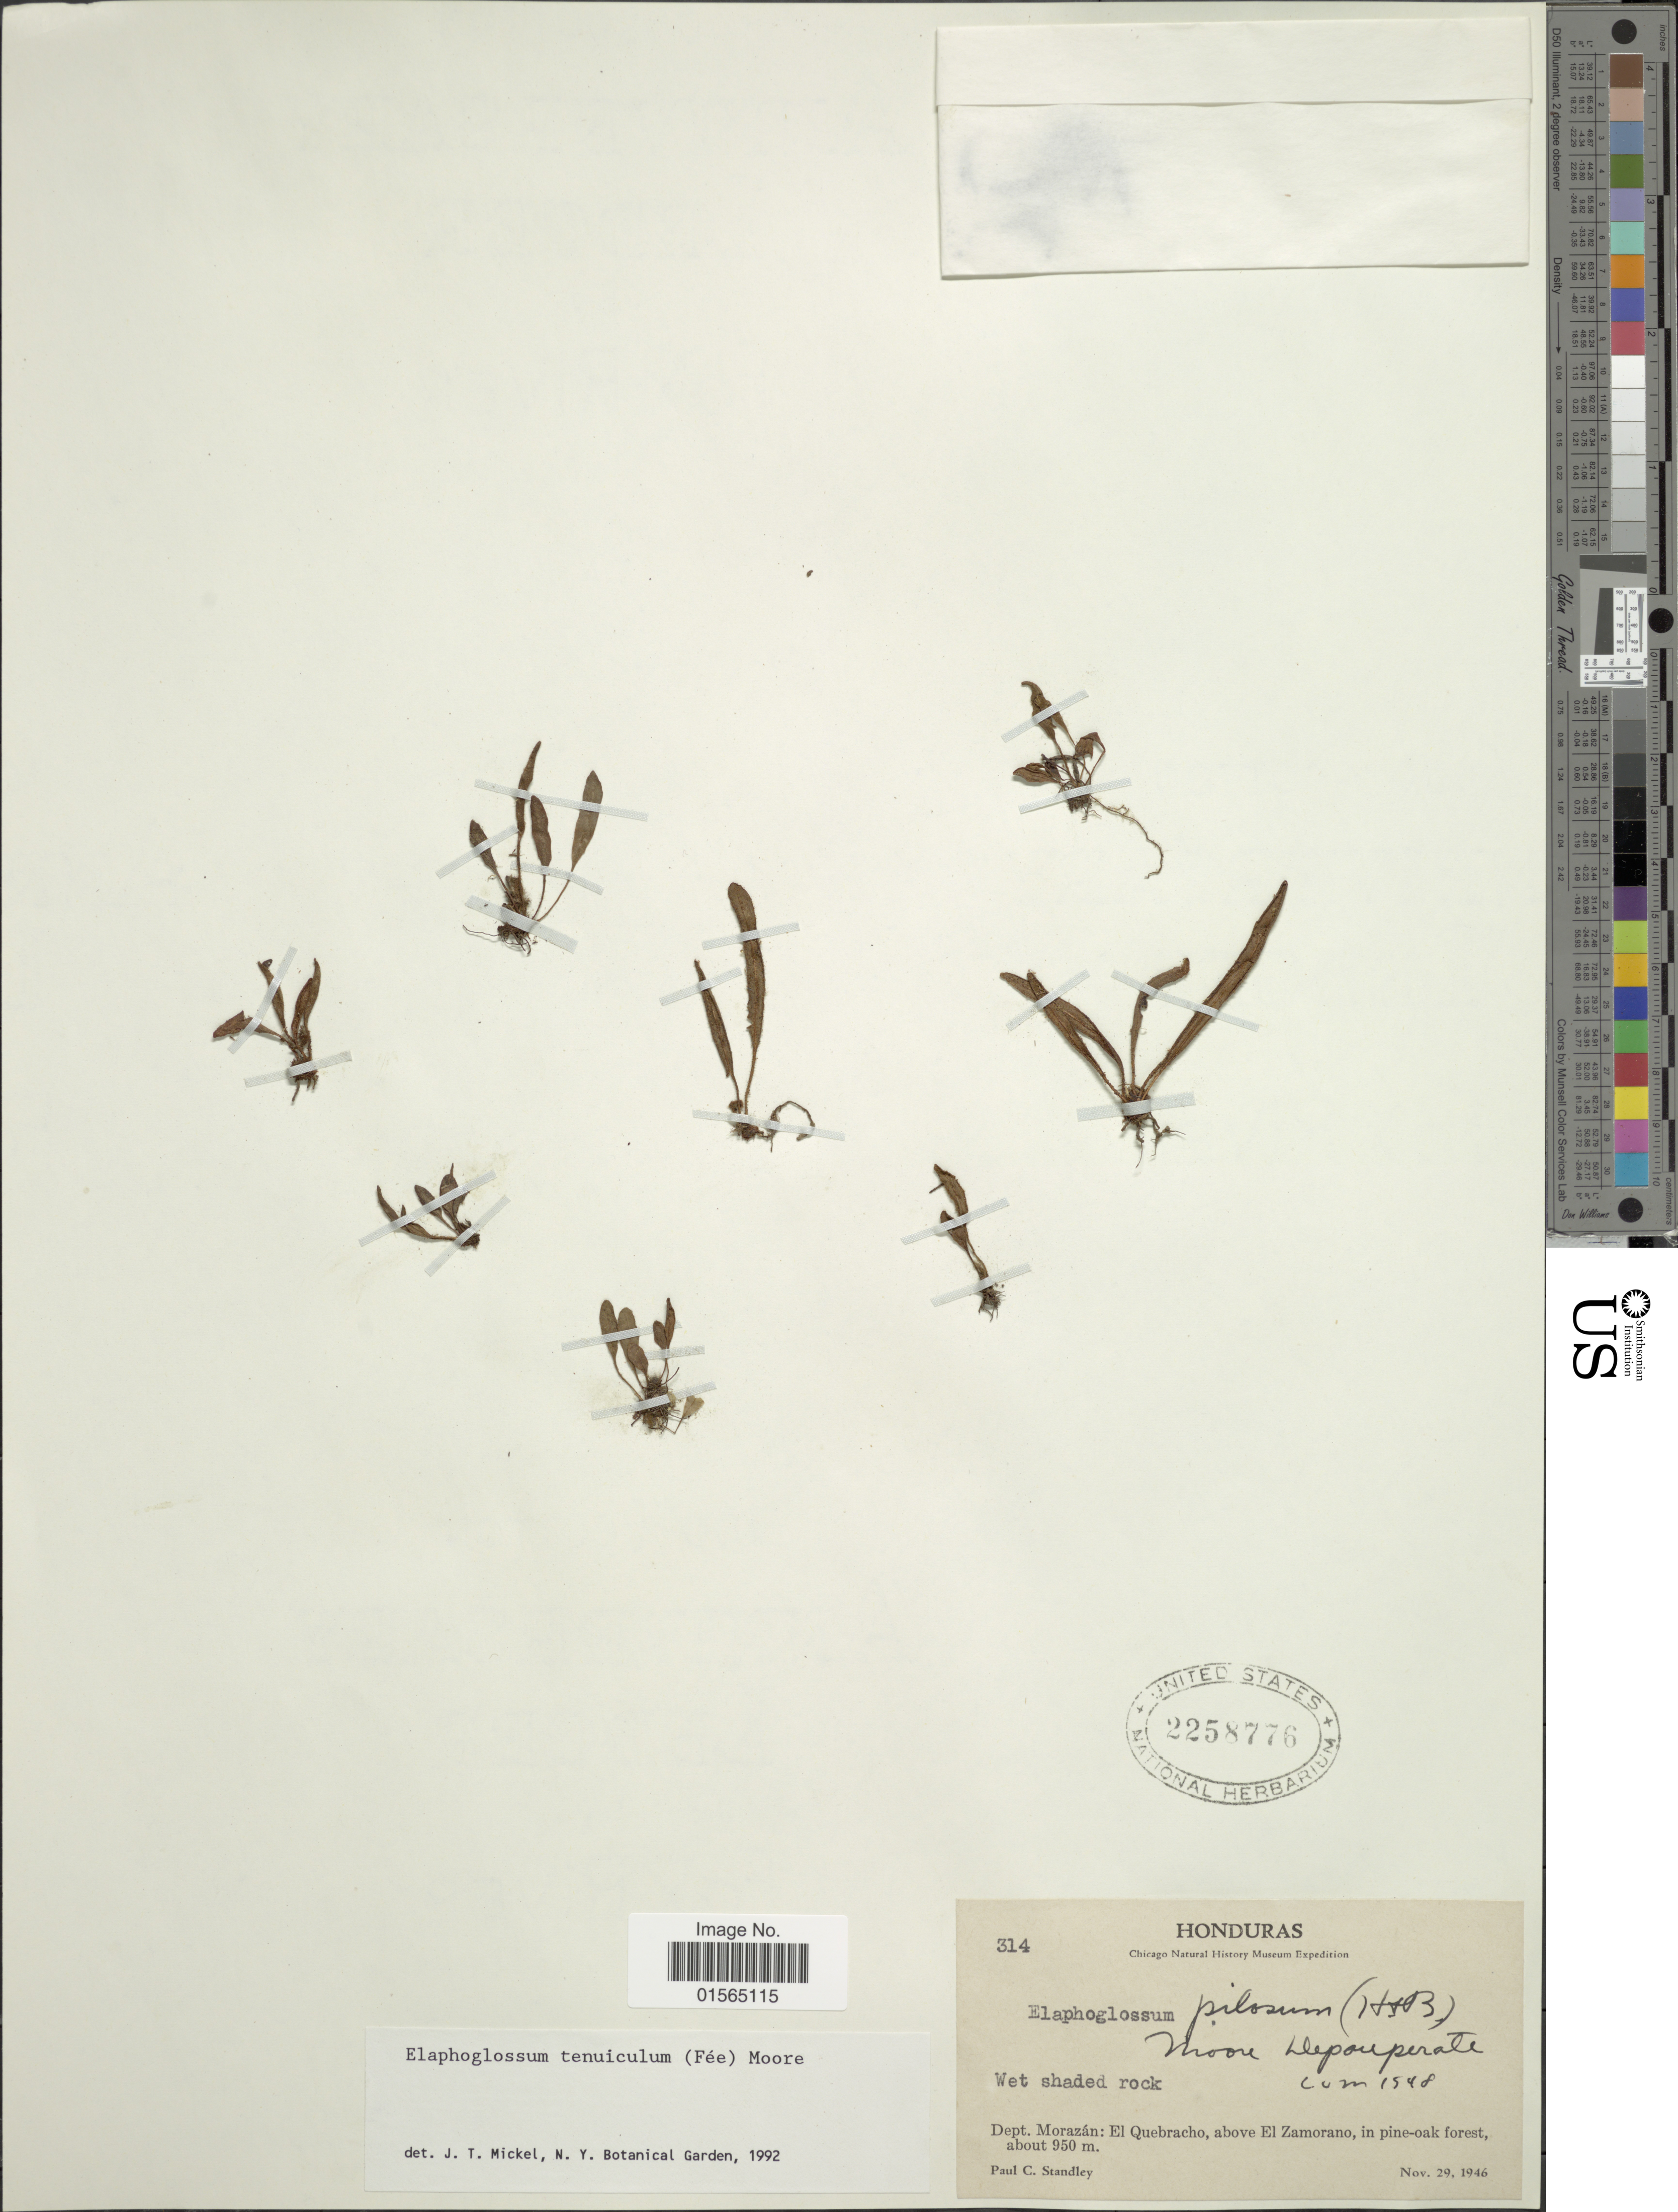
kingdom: Plantae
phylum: Tracheophyta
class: Polypodiopsida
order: Polypodiales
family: Dryopteridaceae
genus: Elaphoglossum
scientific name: Elaphoglossum tenuiculum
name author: (Fée) Baker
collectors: P. C. Standley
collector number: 314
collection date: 1946-11-29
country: Honduras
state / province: Fco. Morazán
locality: El Quebracho, above El Zamorano, in pine oak forest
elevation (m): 950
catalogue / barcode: US 2258776